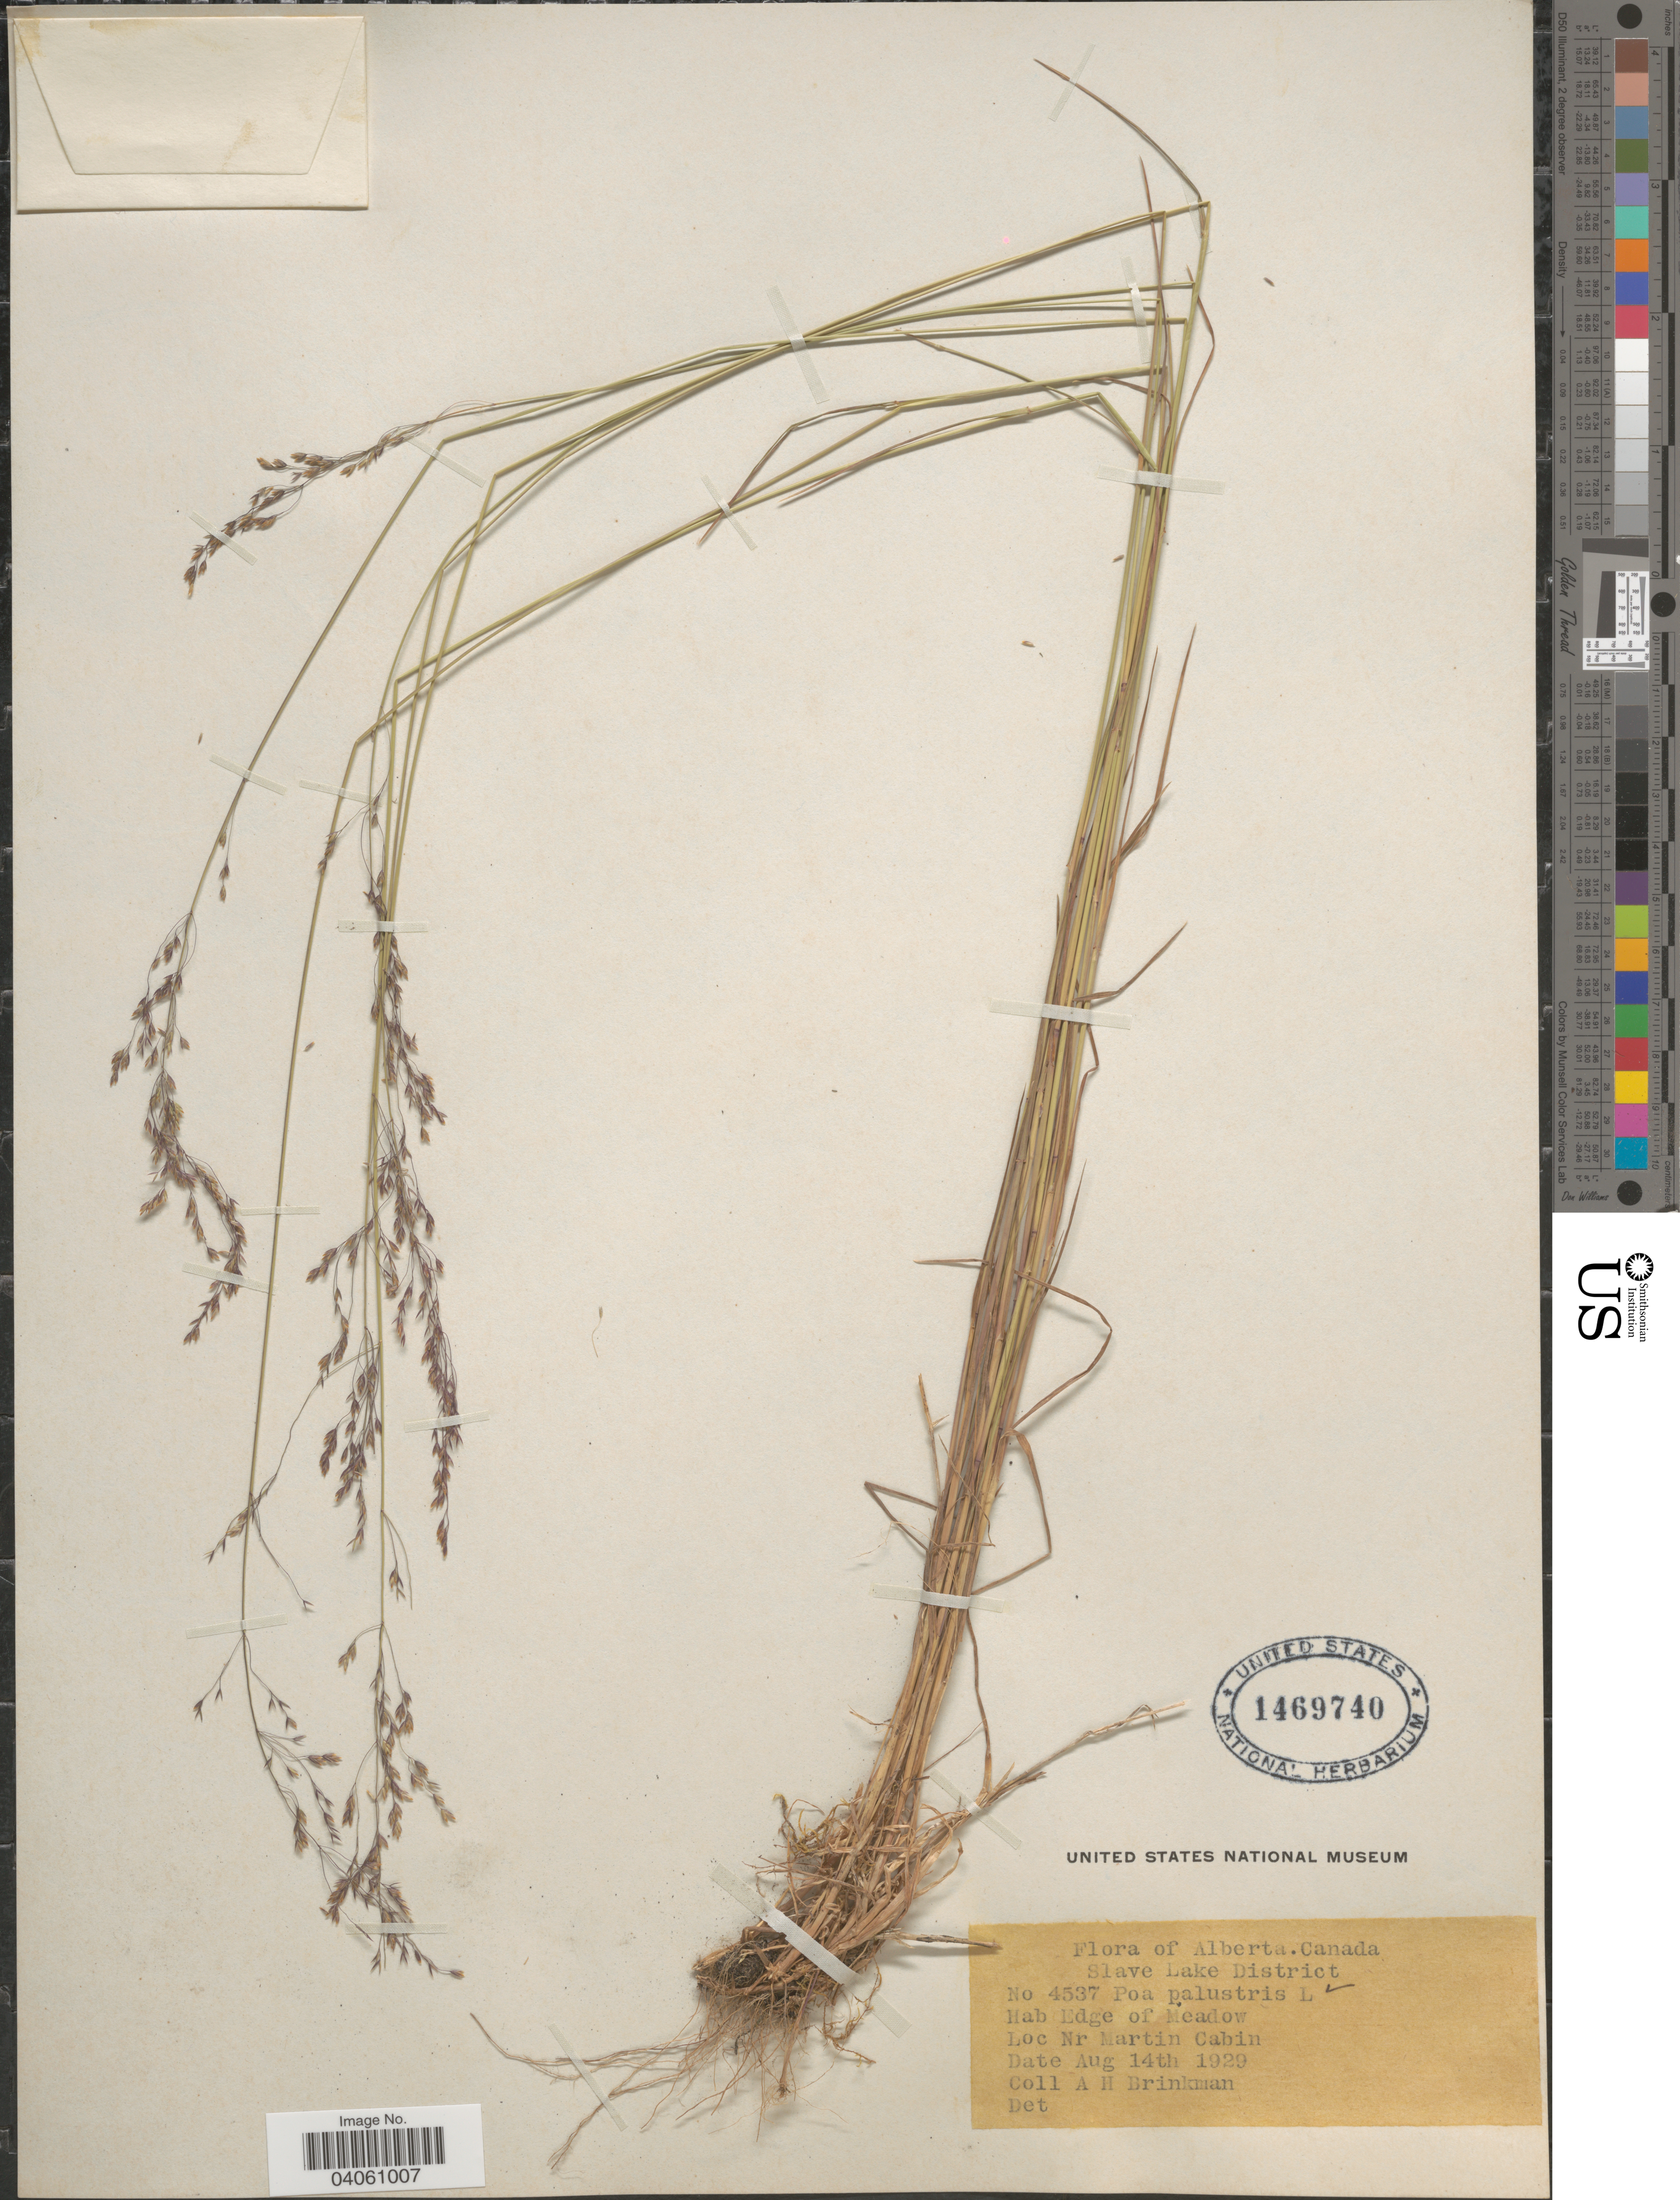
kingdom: Plantae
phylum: Tracheophyta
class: Liliopsida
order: Poales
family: Poaceae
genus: Poa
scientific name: Poa palustris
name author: L.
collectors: A. Brinkman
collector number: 4537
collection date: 1929-08-14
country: Canada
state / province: Alberta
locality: Slave Lake District. Edge of Meadow. Nr Martin Cabin.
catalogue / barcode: US 1469740